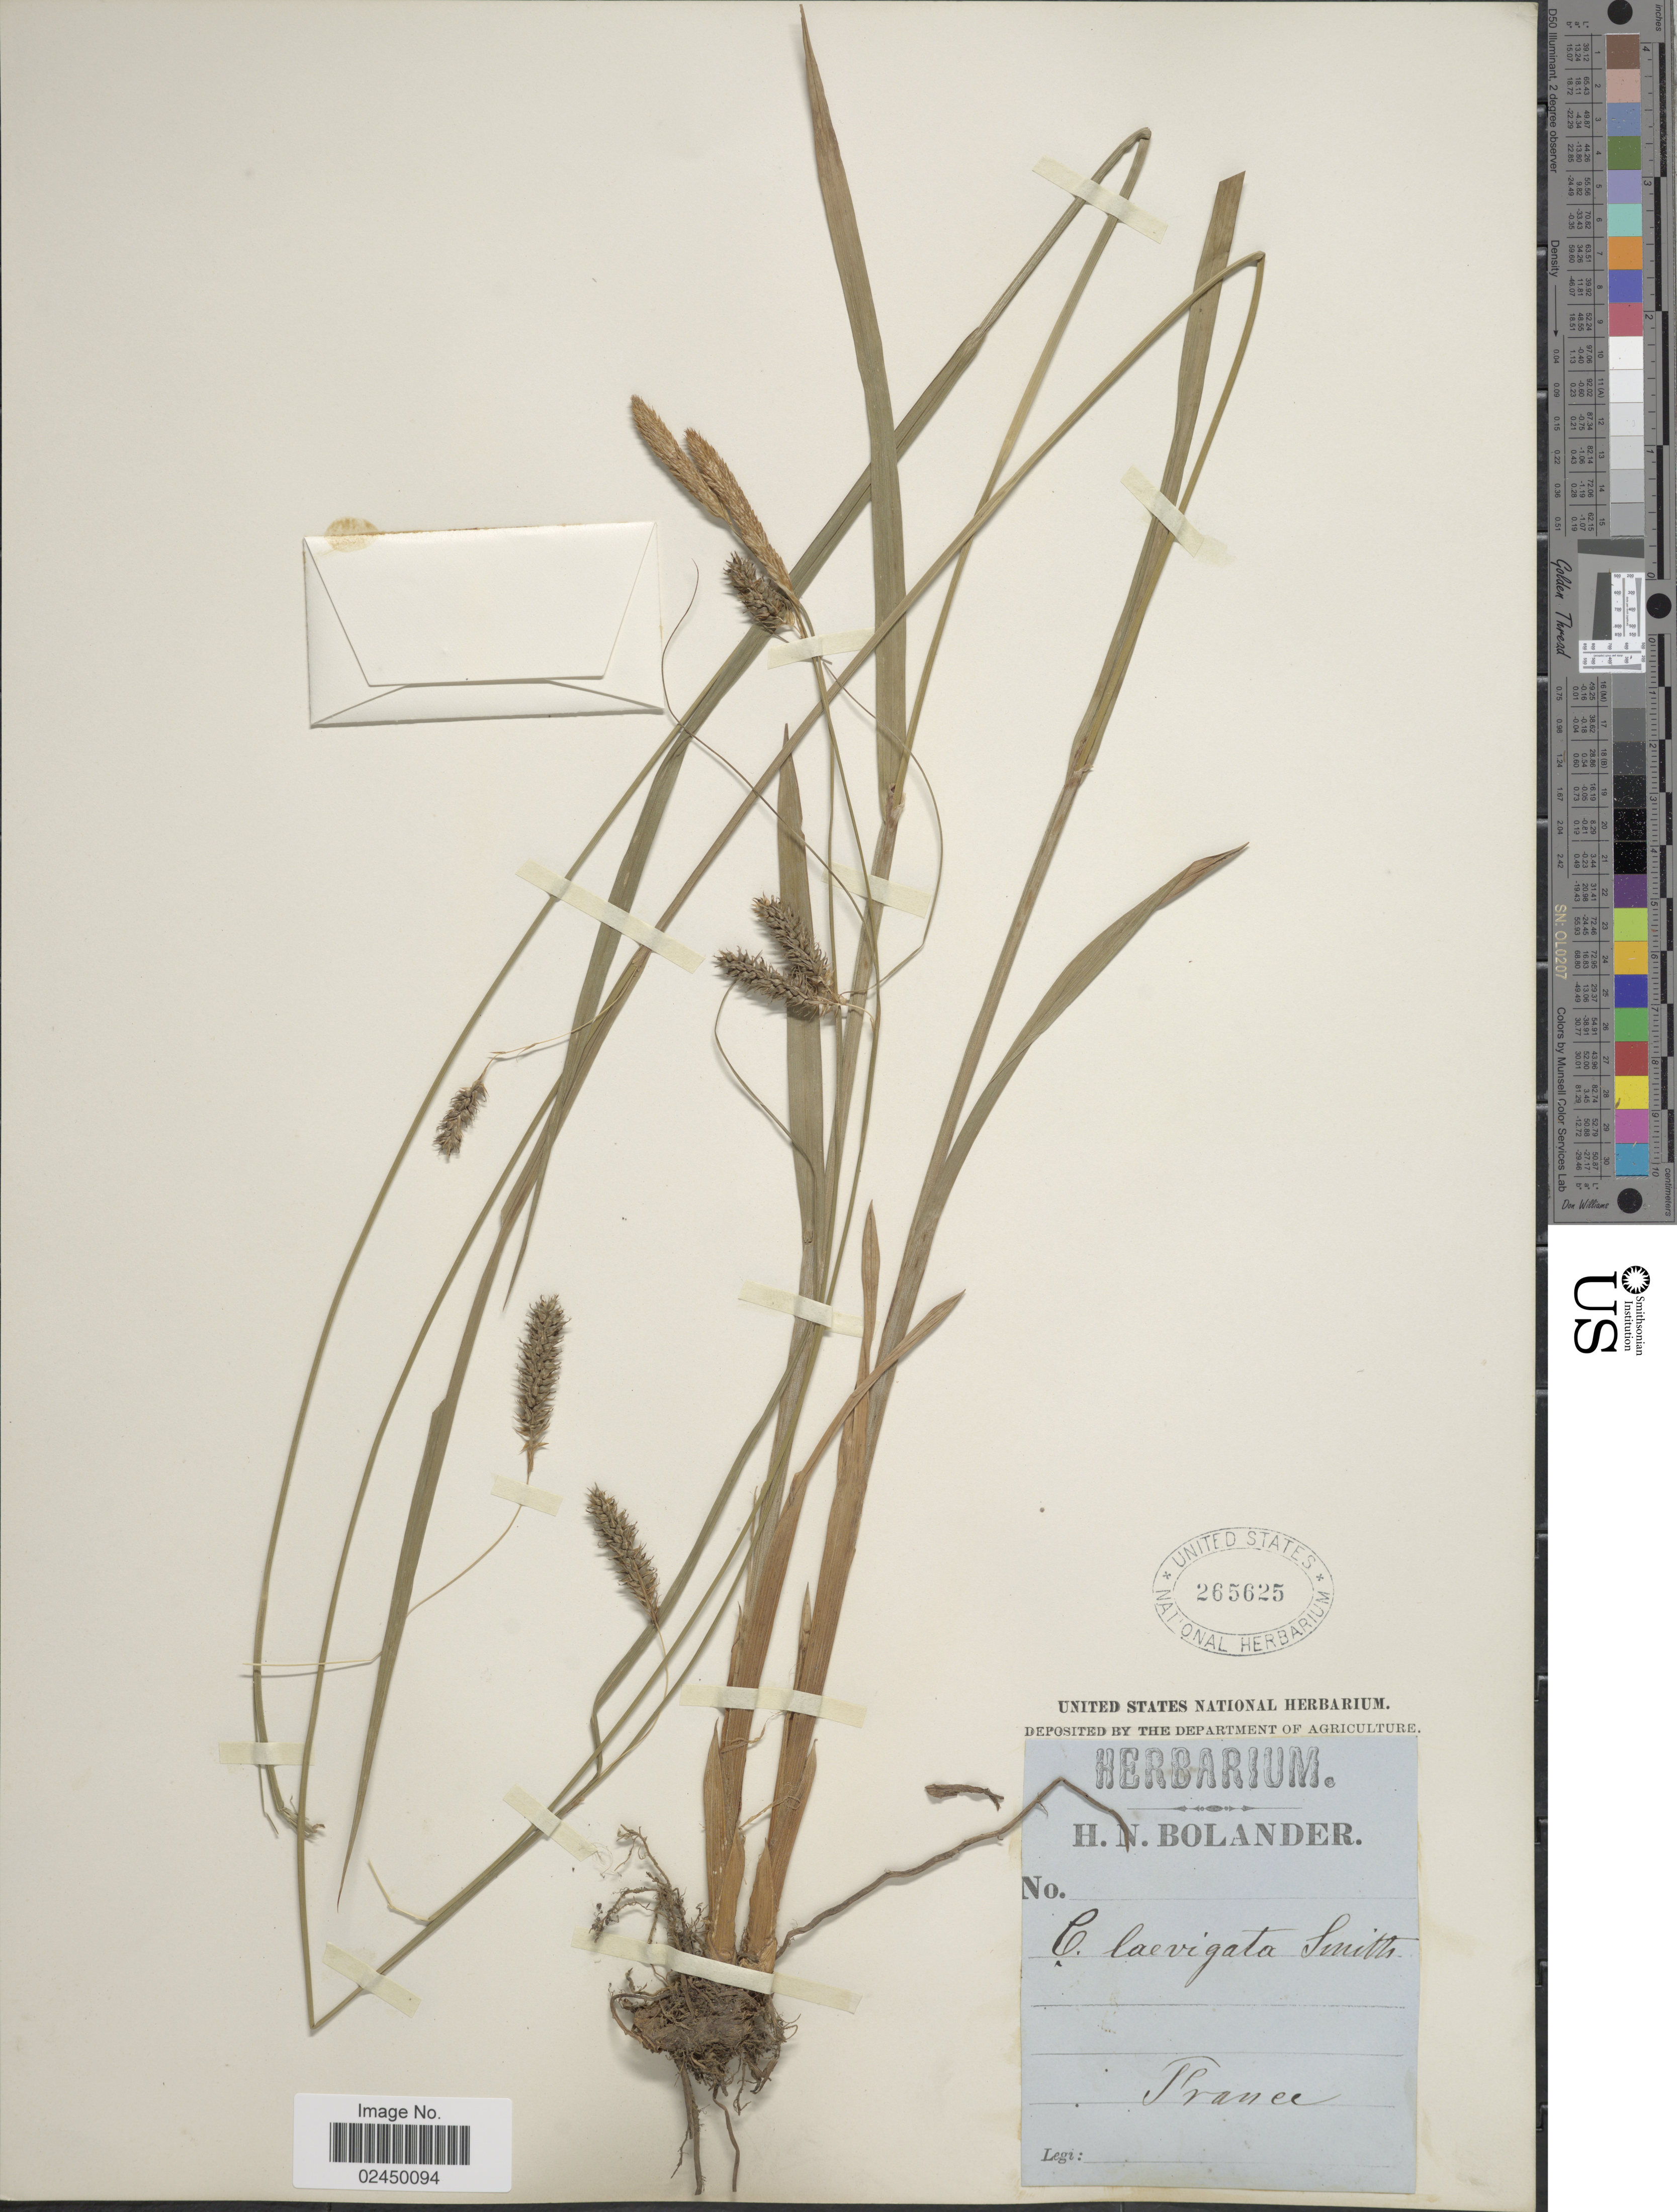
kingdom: Plantae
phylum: Tracheophyta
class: Liliopsida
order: Poales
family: Cyperaceae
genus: Carex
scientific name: Carex laevigata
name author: Sm.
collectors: H. N. Bolander (herbarium)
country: France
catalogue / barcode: US 265625